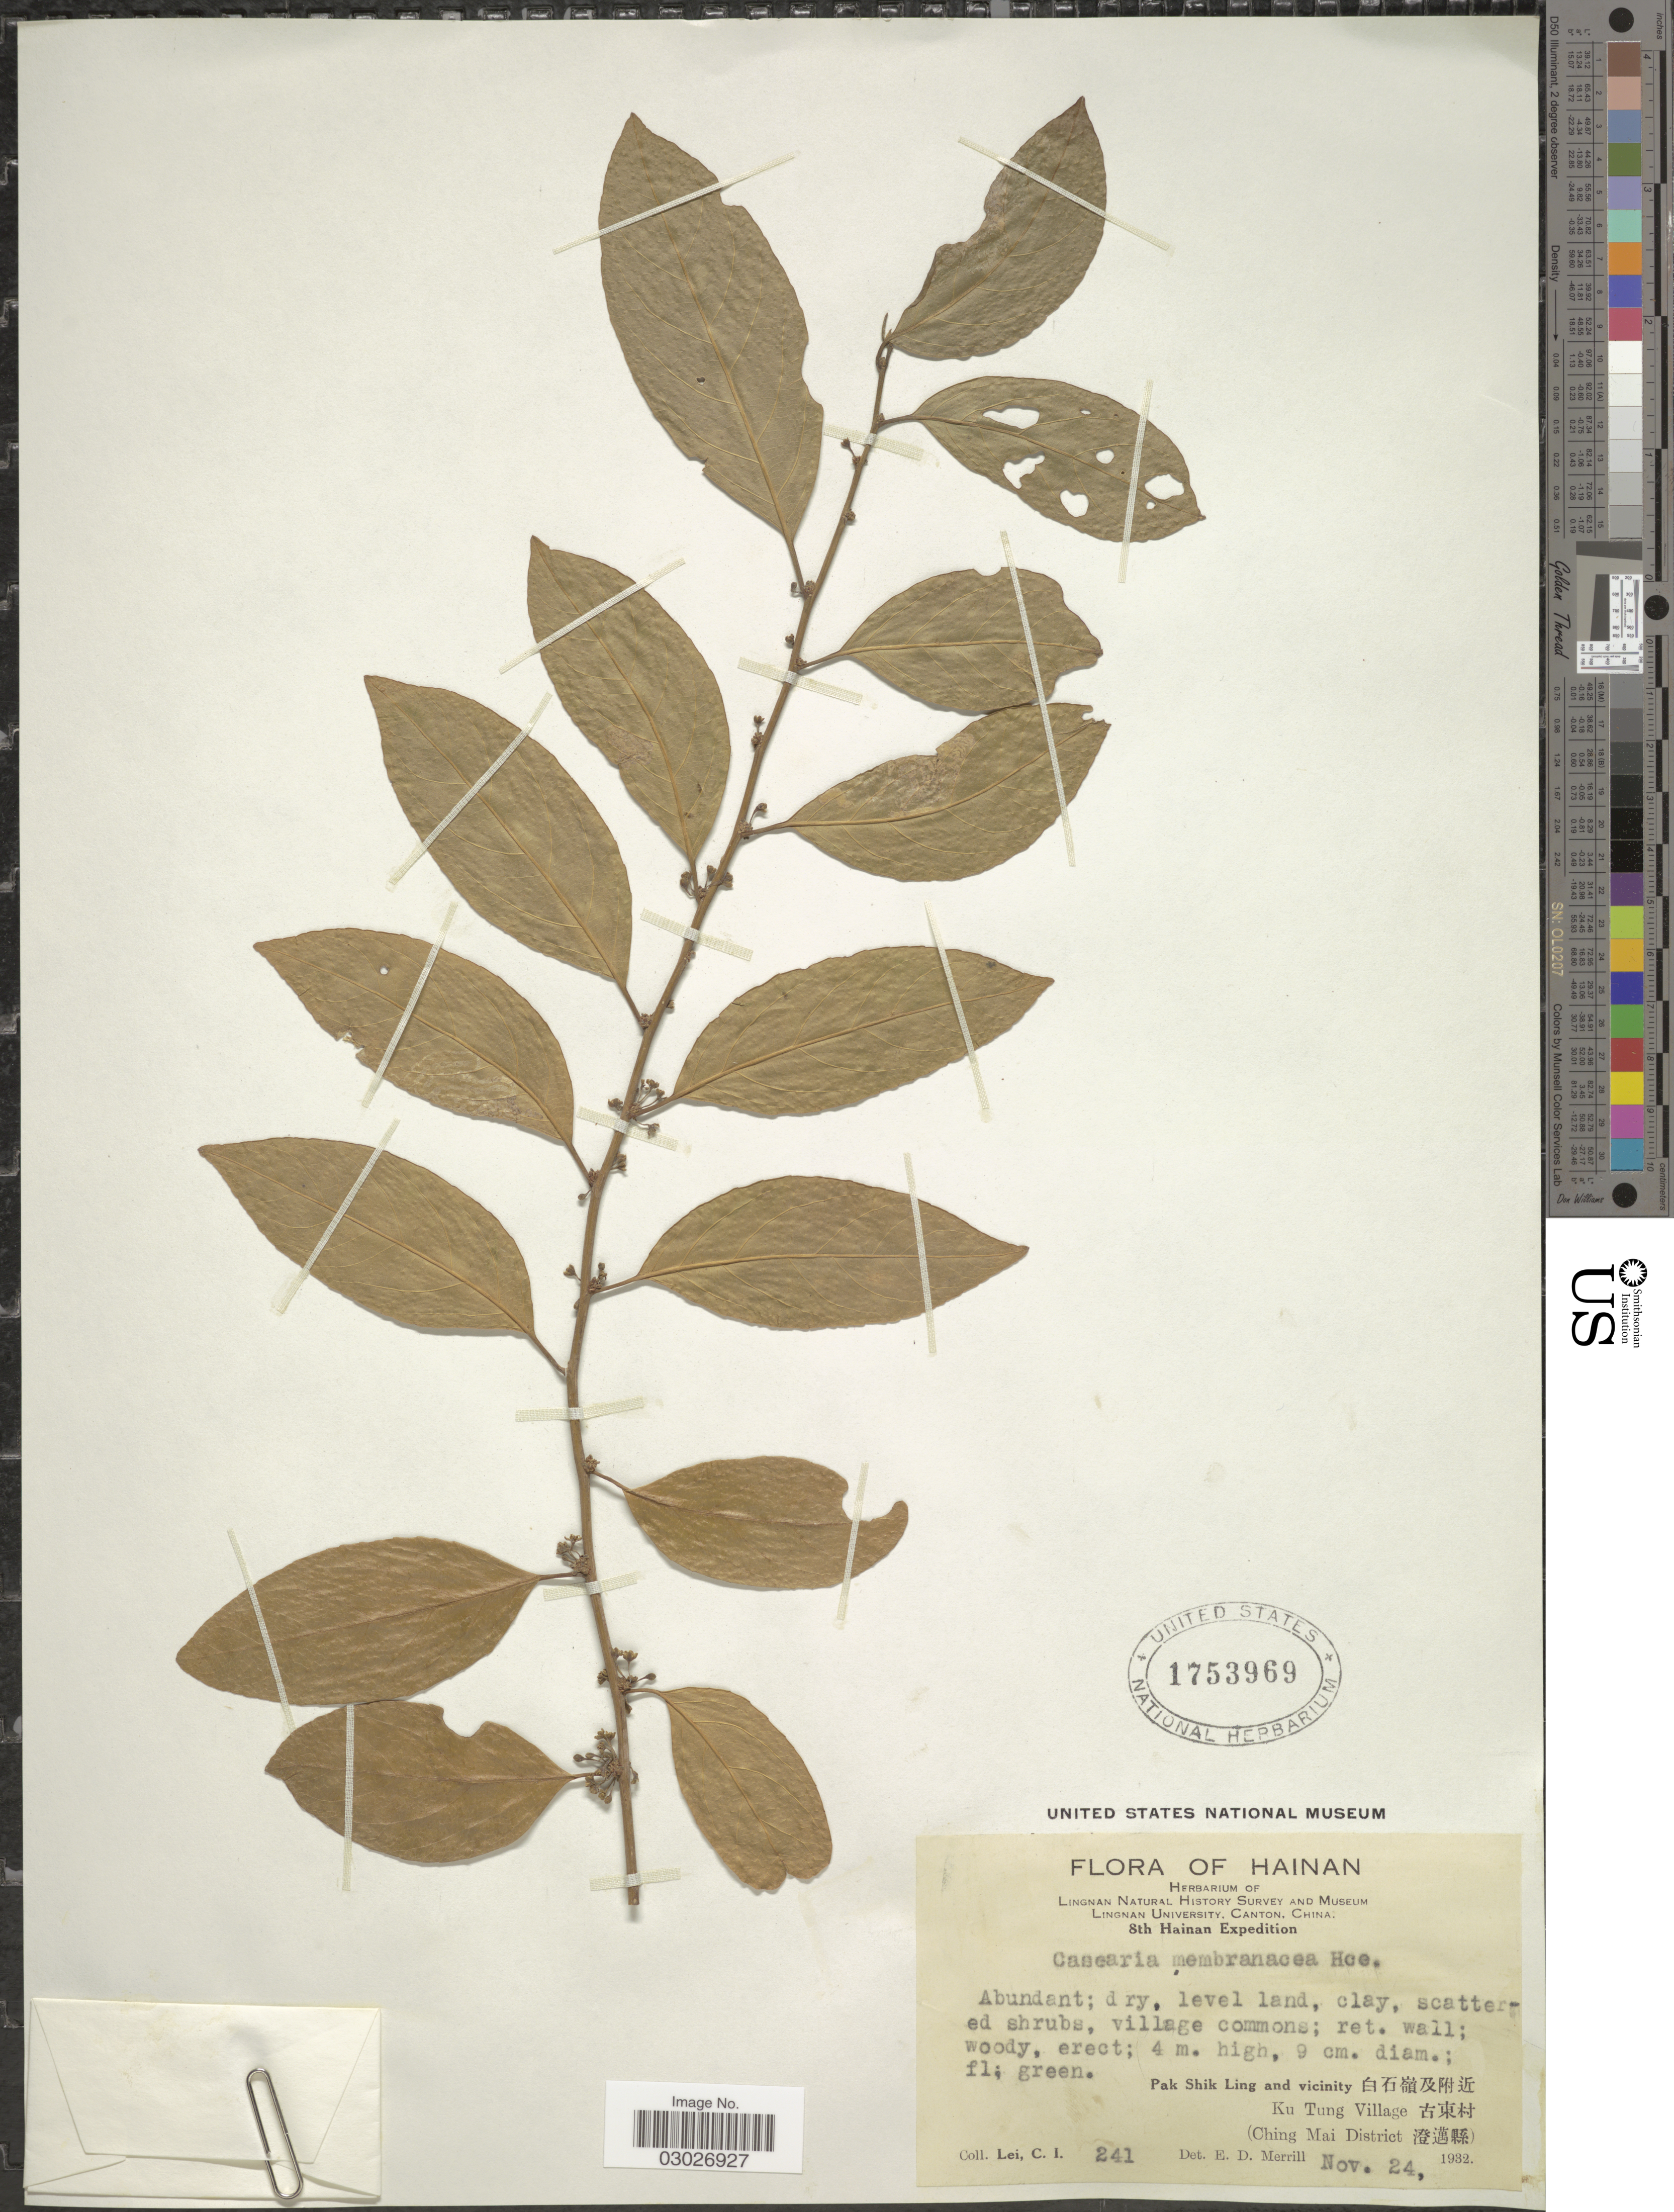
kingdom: Plantae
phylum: Tracheophyta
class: Magnoliopsida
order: Malpighiales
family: Salicaceae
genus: Casearia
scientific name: Casearia membranacea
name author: Hance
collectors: C. I. Lei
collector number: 241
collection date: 1932-11-24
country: China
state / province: Hainan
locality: Pak Shik Ling and vicinity. Ku Tung Village (Ching Mai District).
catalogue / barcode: US 1753969